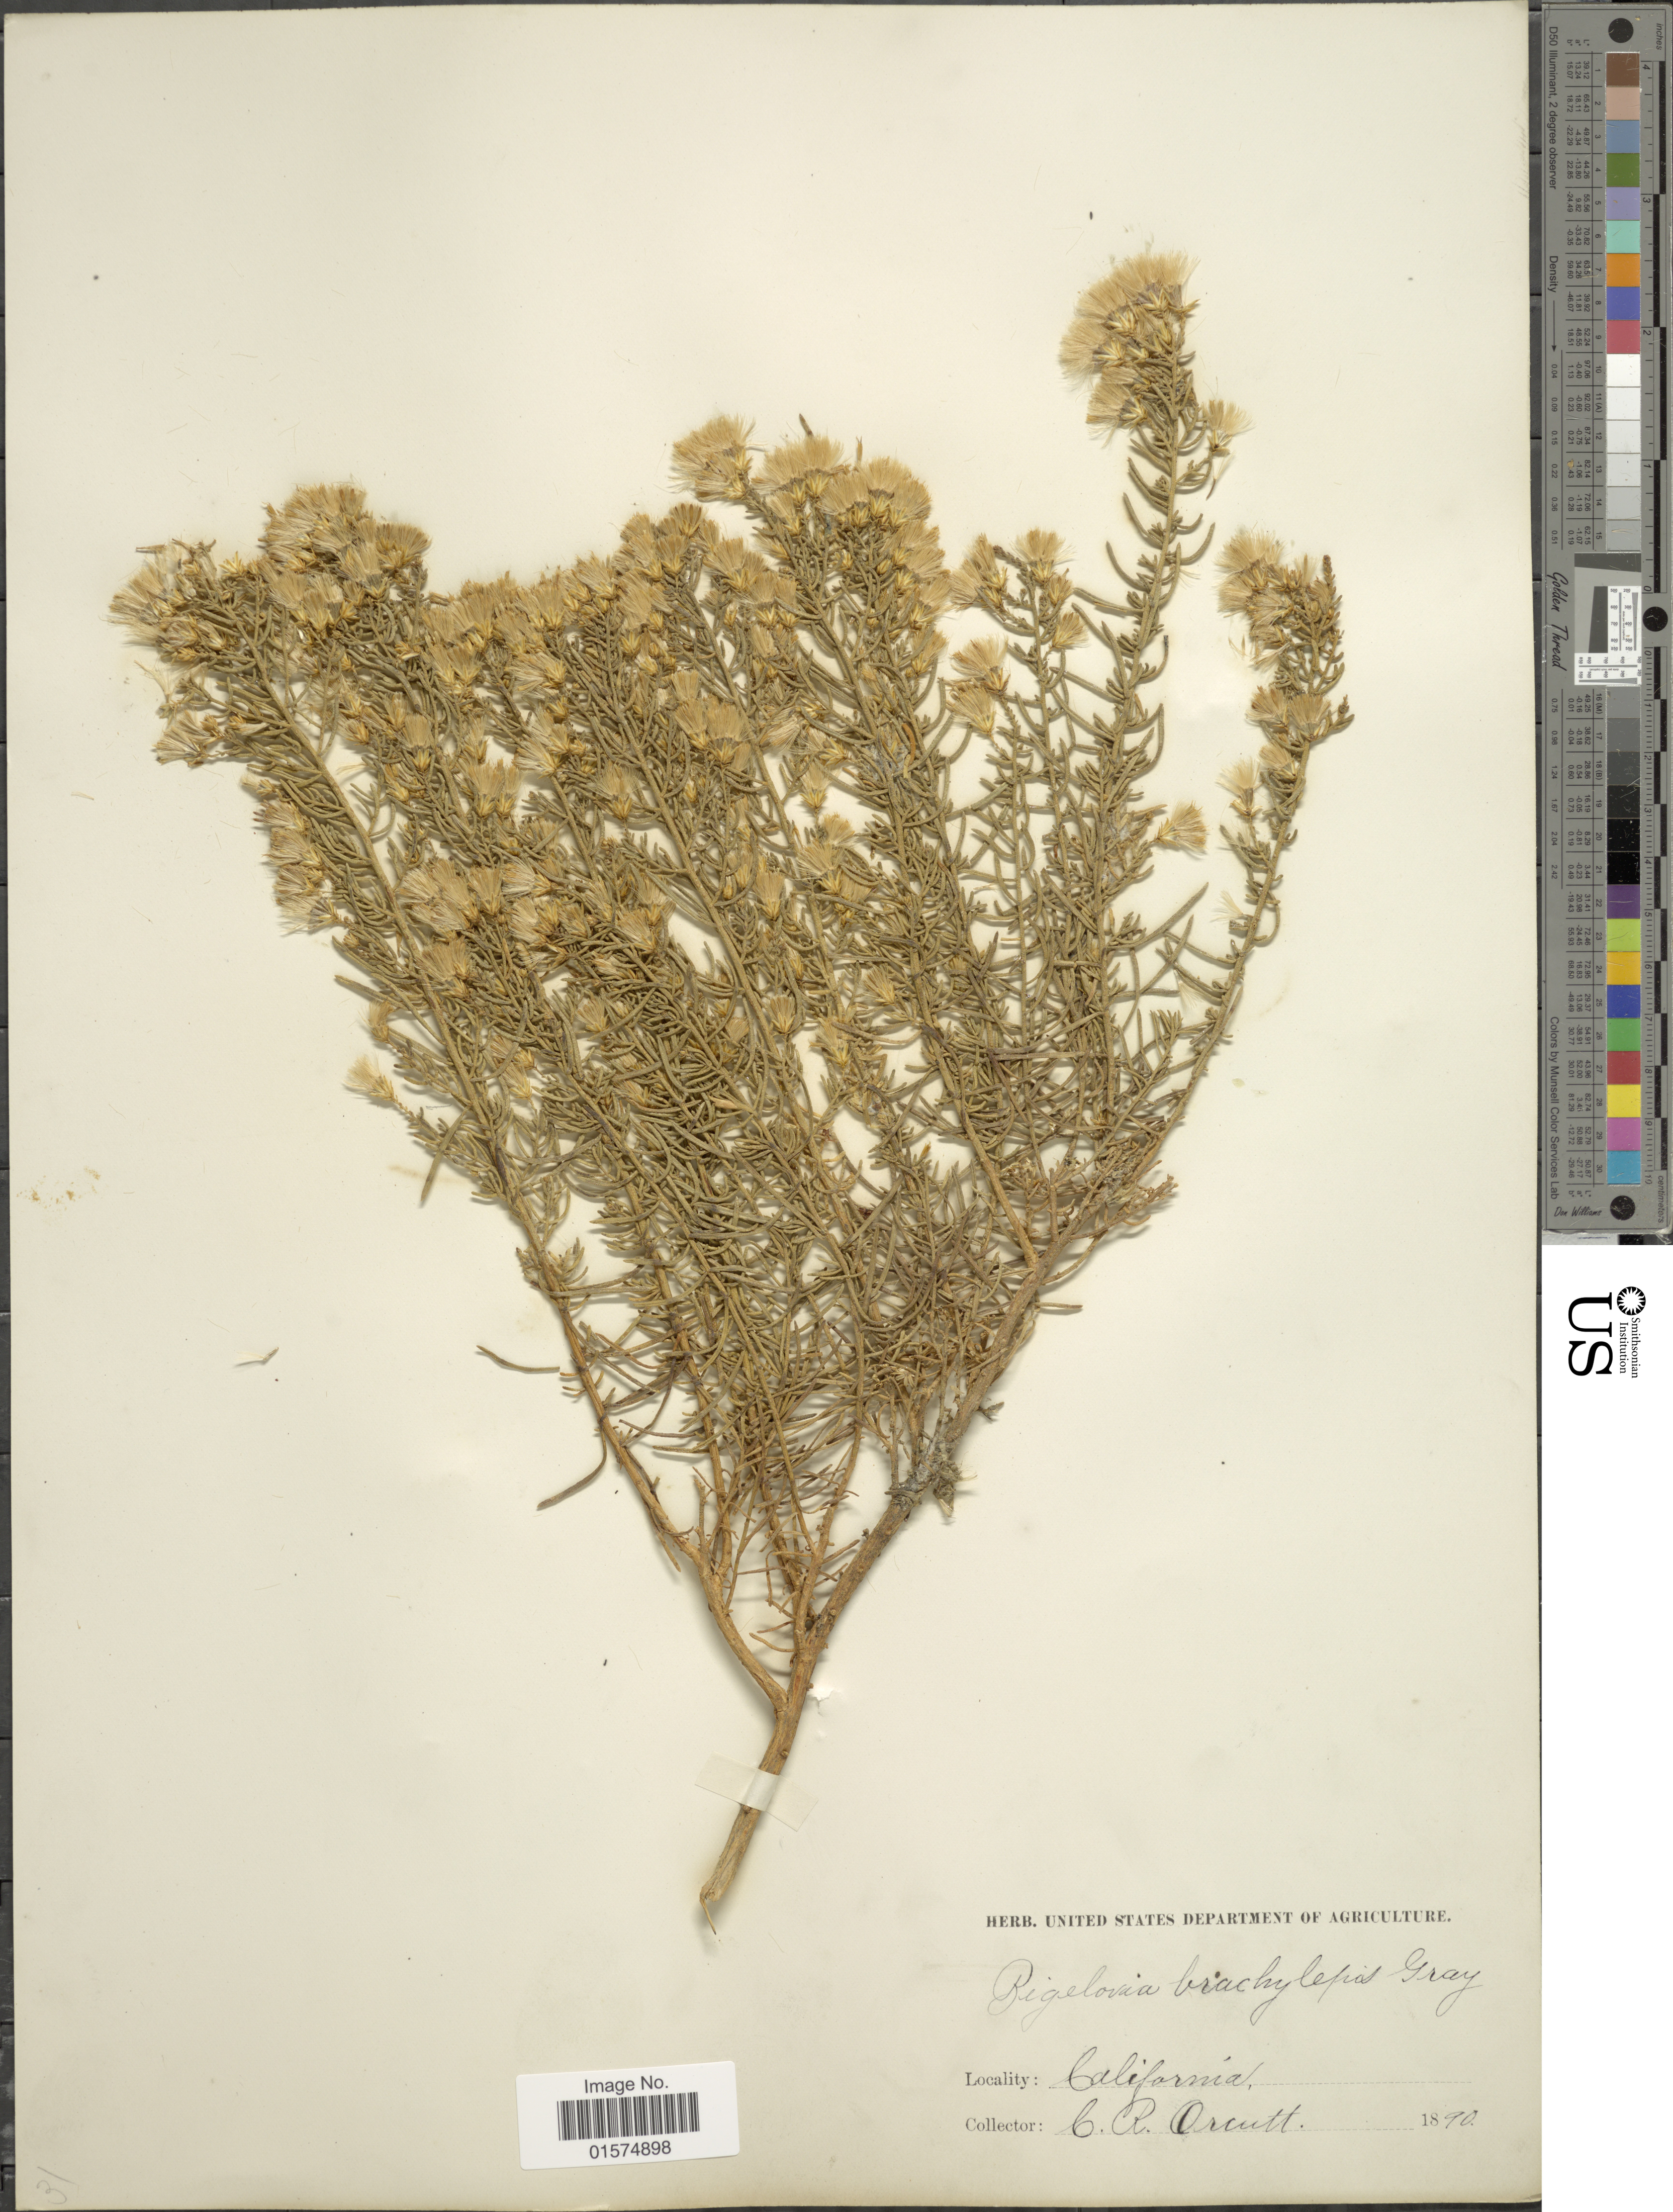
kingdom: Plantae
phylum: Tracheophyta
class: Magnoliopsida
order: Asterales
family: Asteraceae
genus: Ericameria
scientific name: Ericameria brachylepis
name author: (A. Gray) H.M. Hall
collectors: C. R. Orcutt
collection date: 1890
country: United States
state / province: California